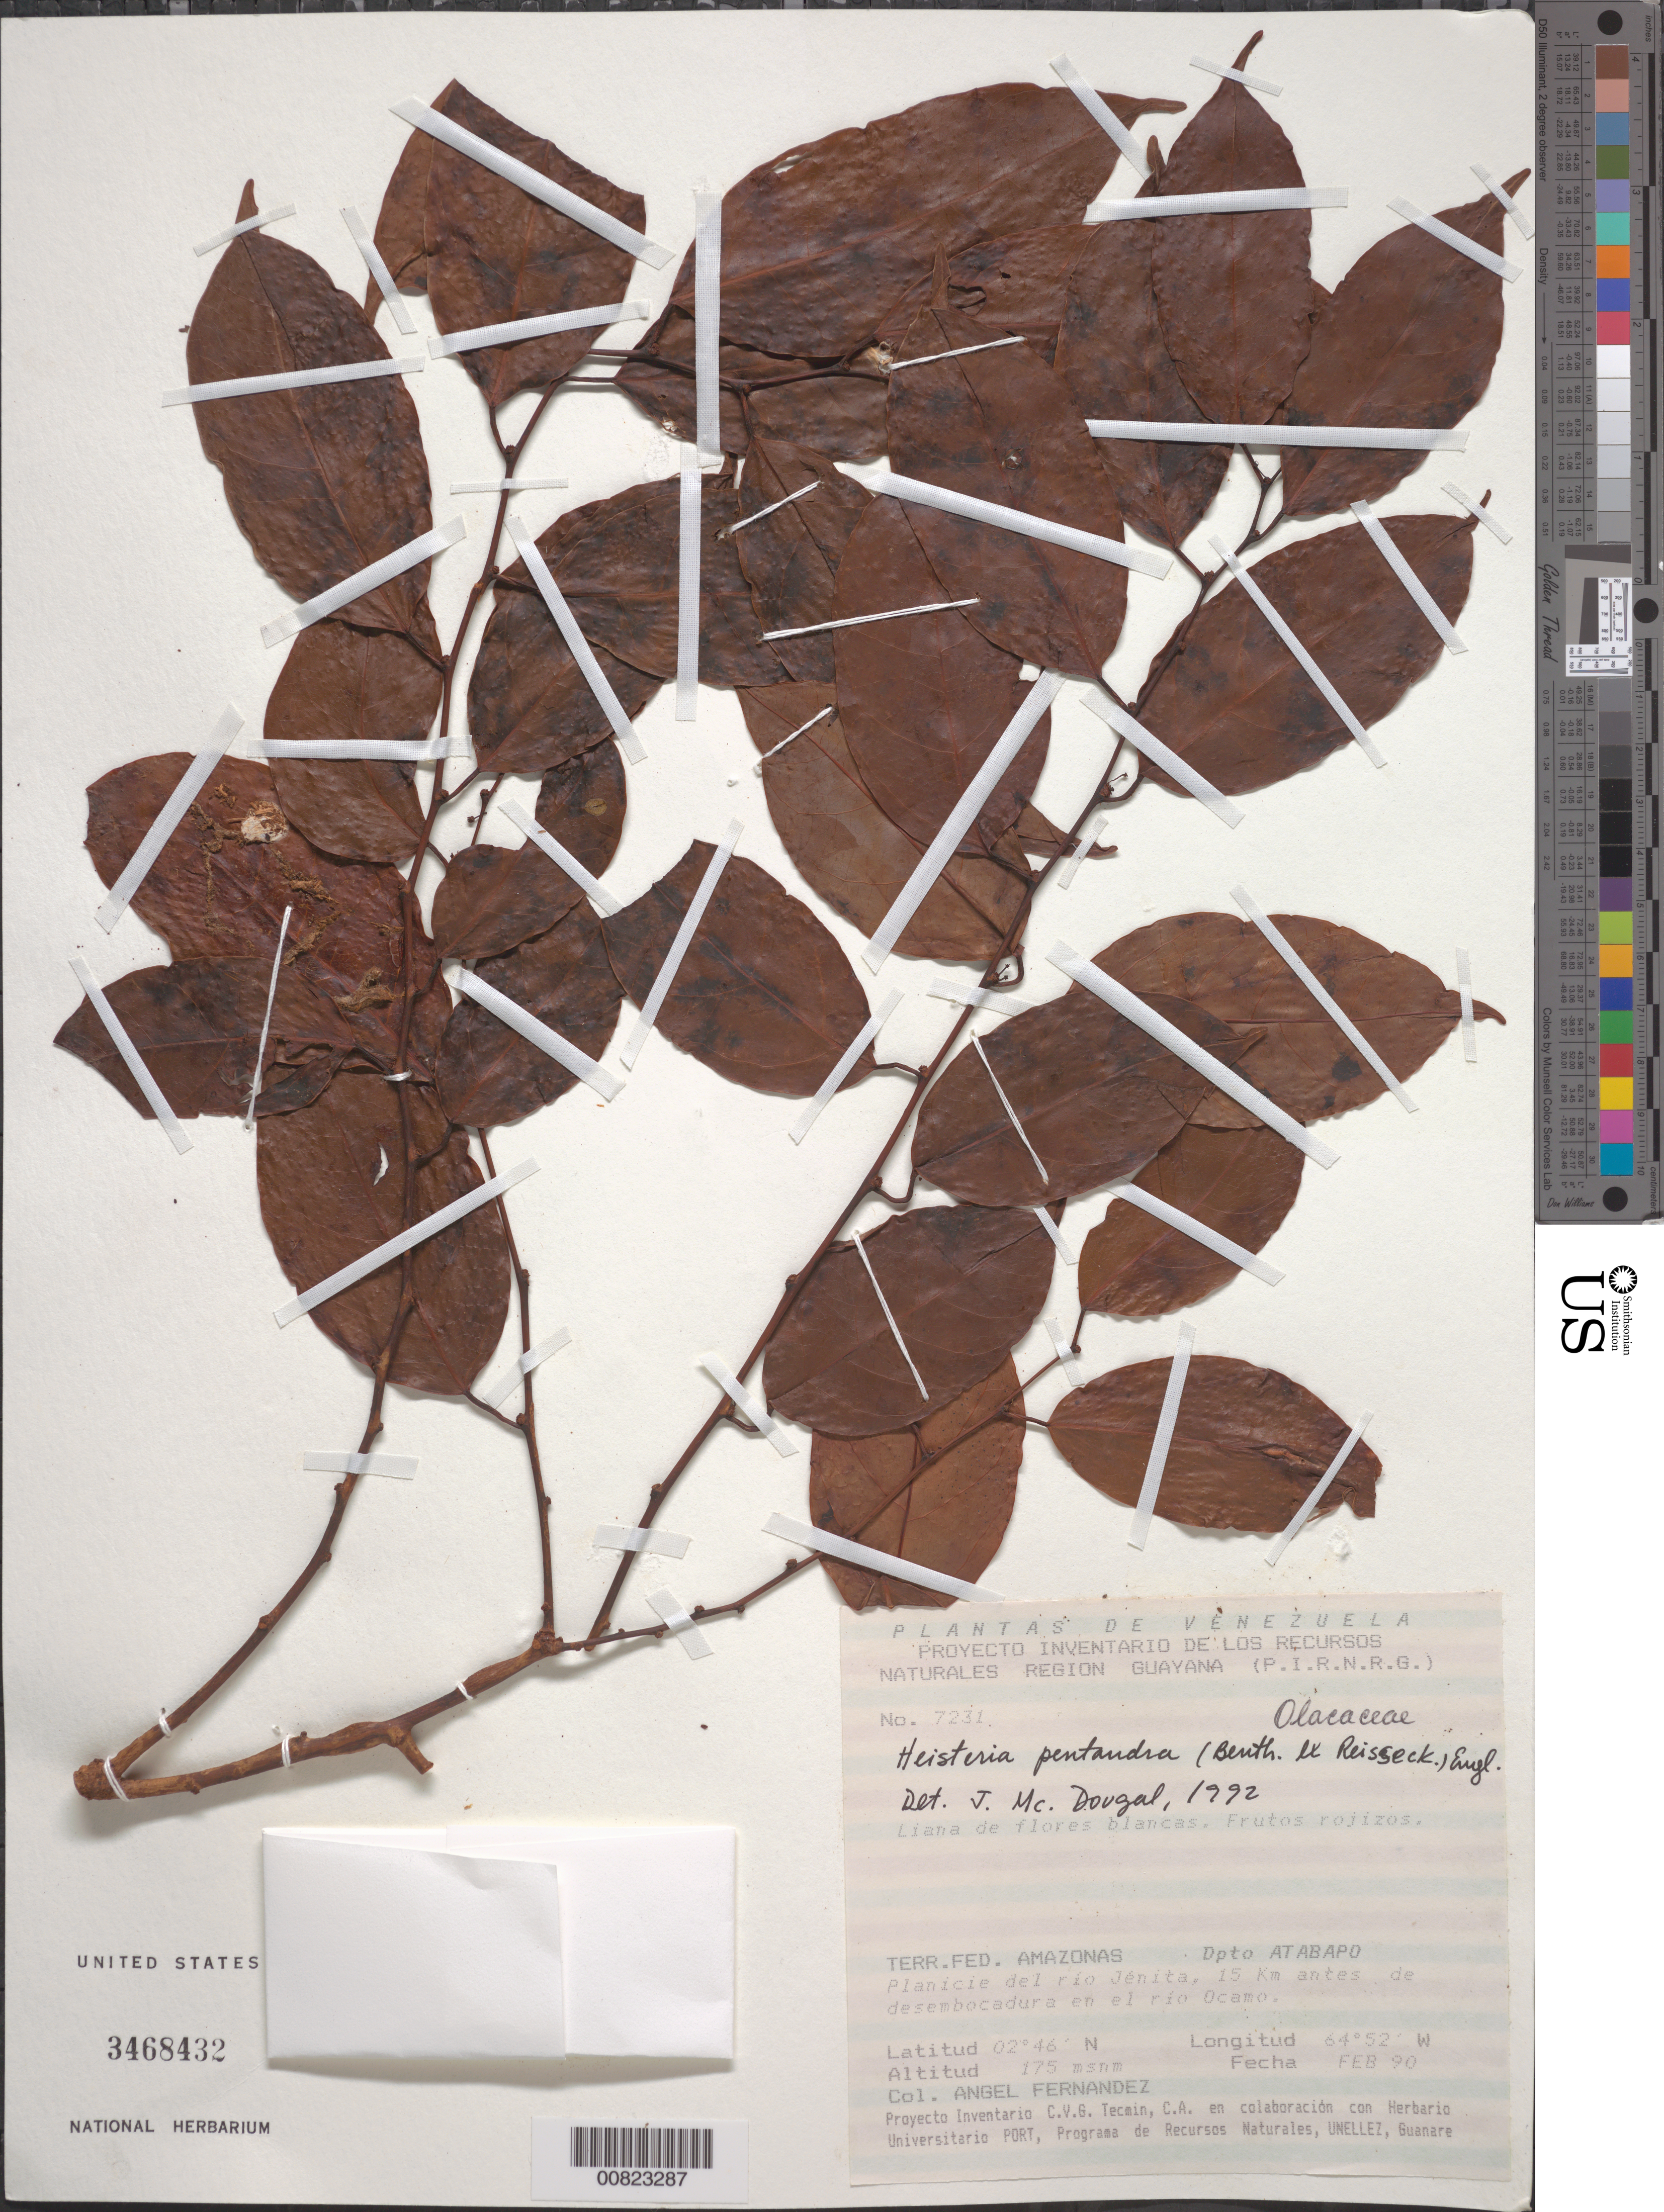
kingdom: Plantae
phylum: Tracheophyta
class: Magnoliopsida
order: Santalales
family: Erythropalaceae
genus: Heisteria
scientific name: Heisteria pentandra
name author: (Benth. ex Reissek) Engl.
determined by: McDougal, J., MoBot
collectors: A. Fernández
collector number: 7231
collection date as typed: Feb-90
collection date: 1990-02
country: Venezuela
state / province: Amazonas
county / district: Atabapo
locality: Río Jénita, 15 km antes de desembocadura en el Río Ocamo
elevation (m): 175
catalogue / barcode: US 3468432